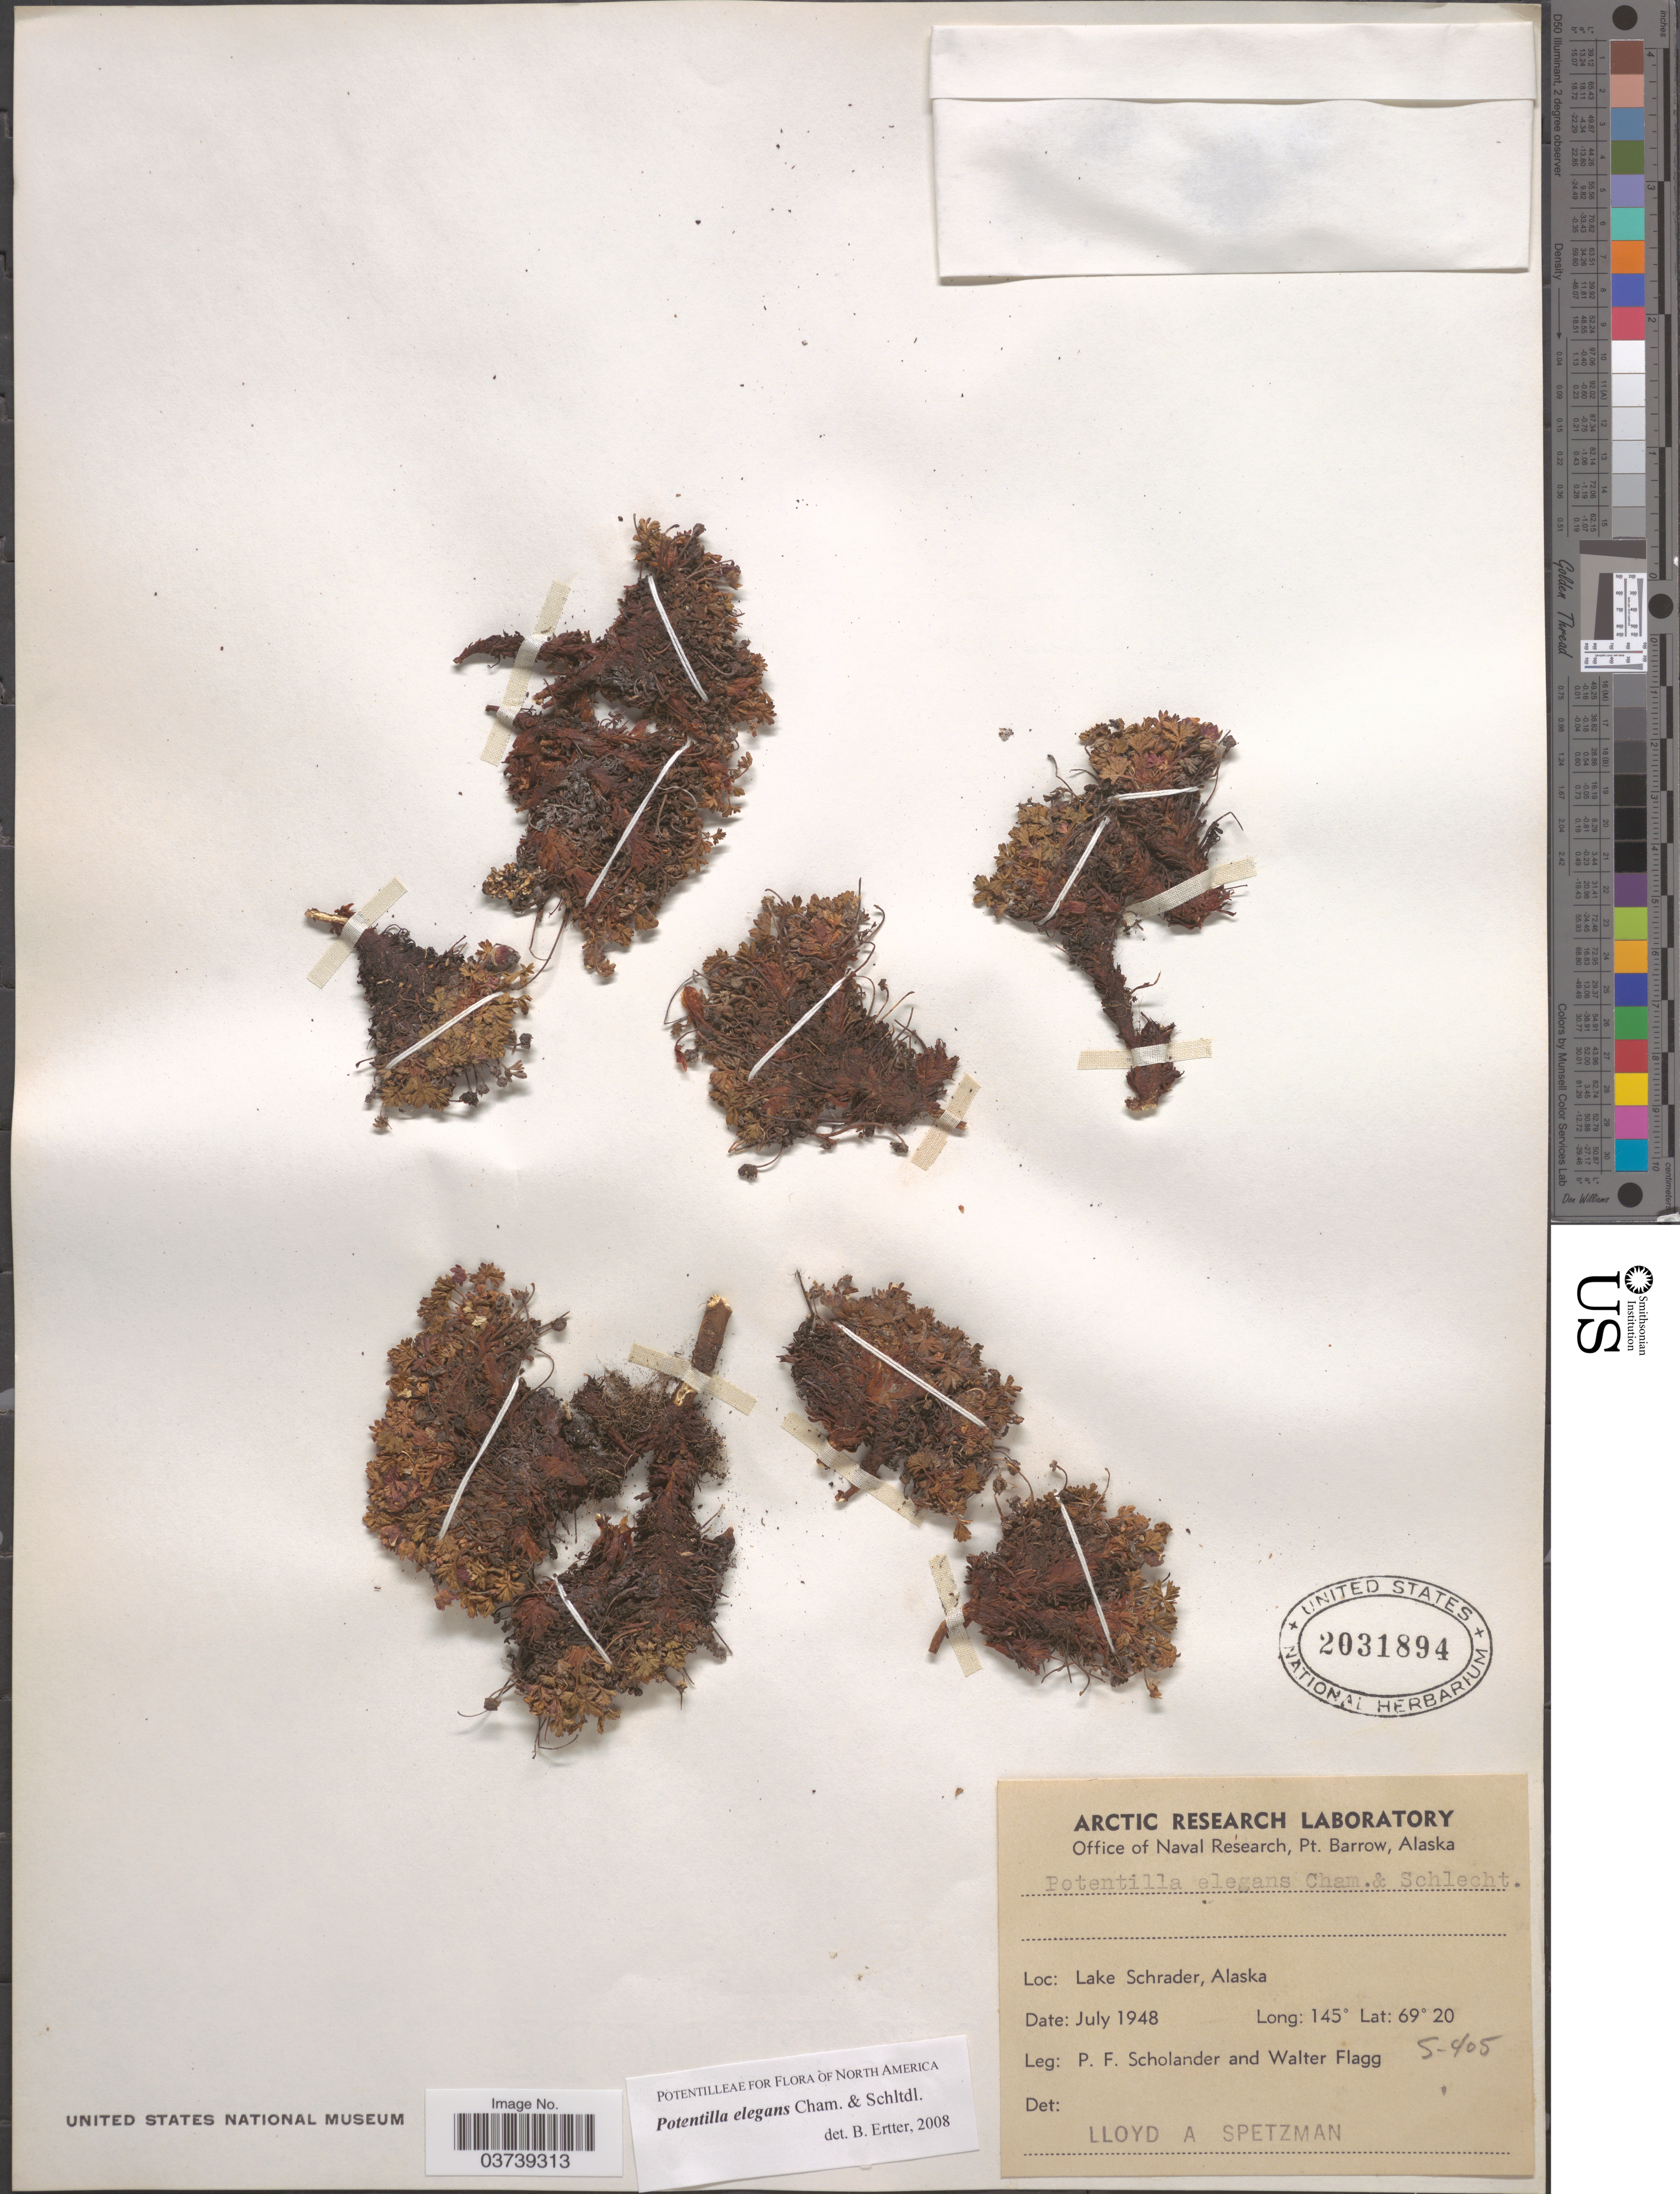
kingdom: Plantae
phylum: Tracheophyta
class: Magnoliopsida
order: Rosales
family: Rosaceae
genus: Potentilla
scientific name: Potentilla elegans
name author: Cham. & Schltr.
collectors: P. Scholander & W. Flagg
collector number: S-405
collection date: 1948-07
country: United States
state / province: Alaska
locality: Lake Schrader.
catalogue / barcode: US 2031894